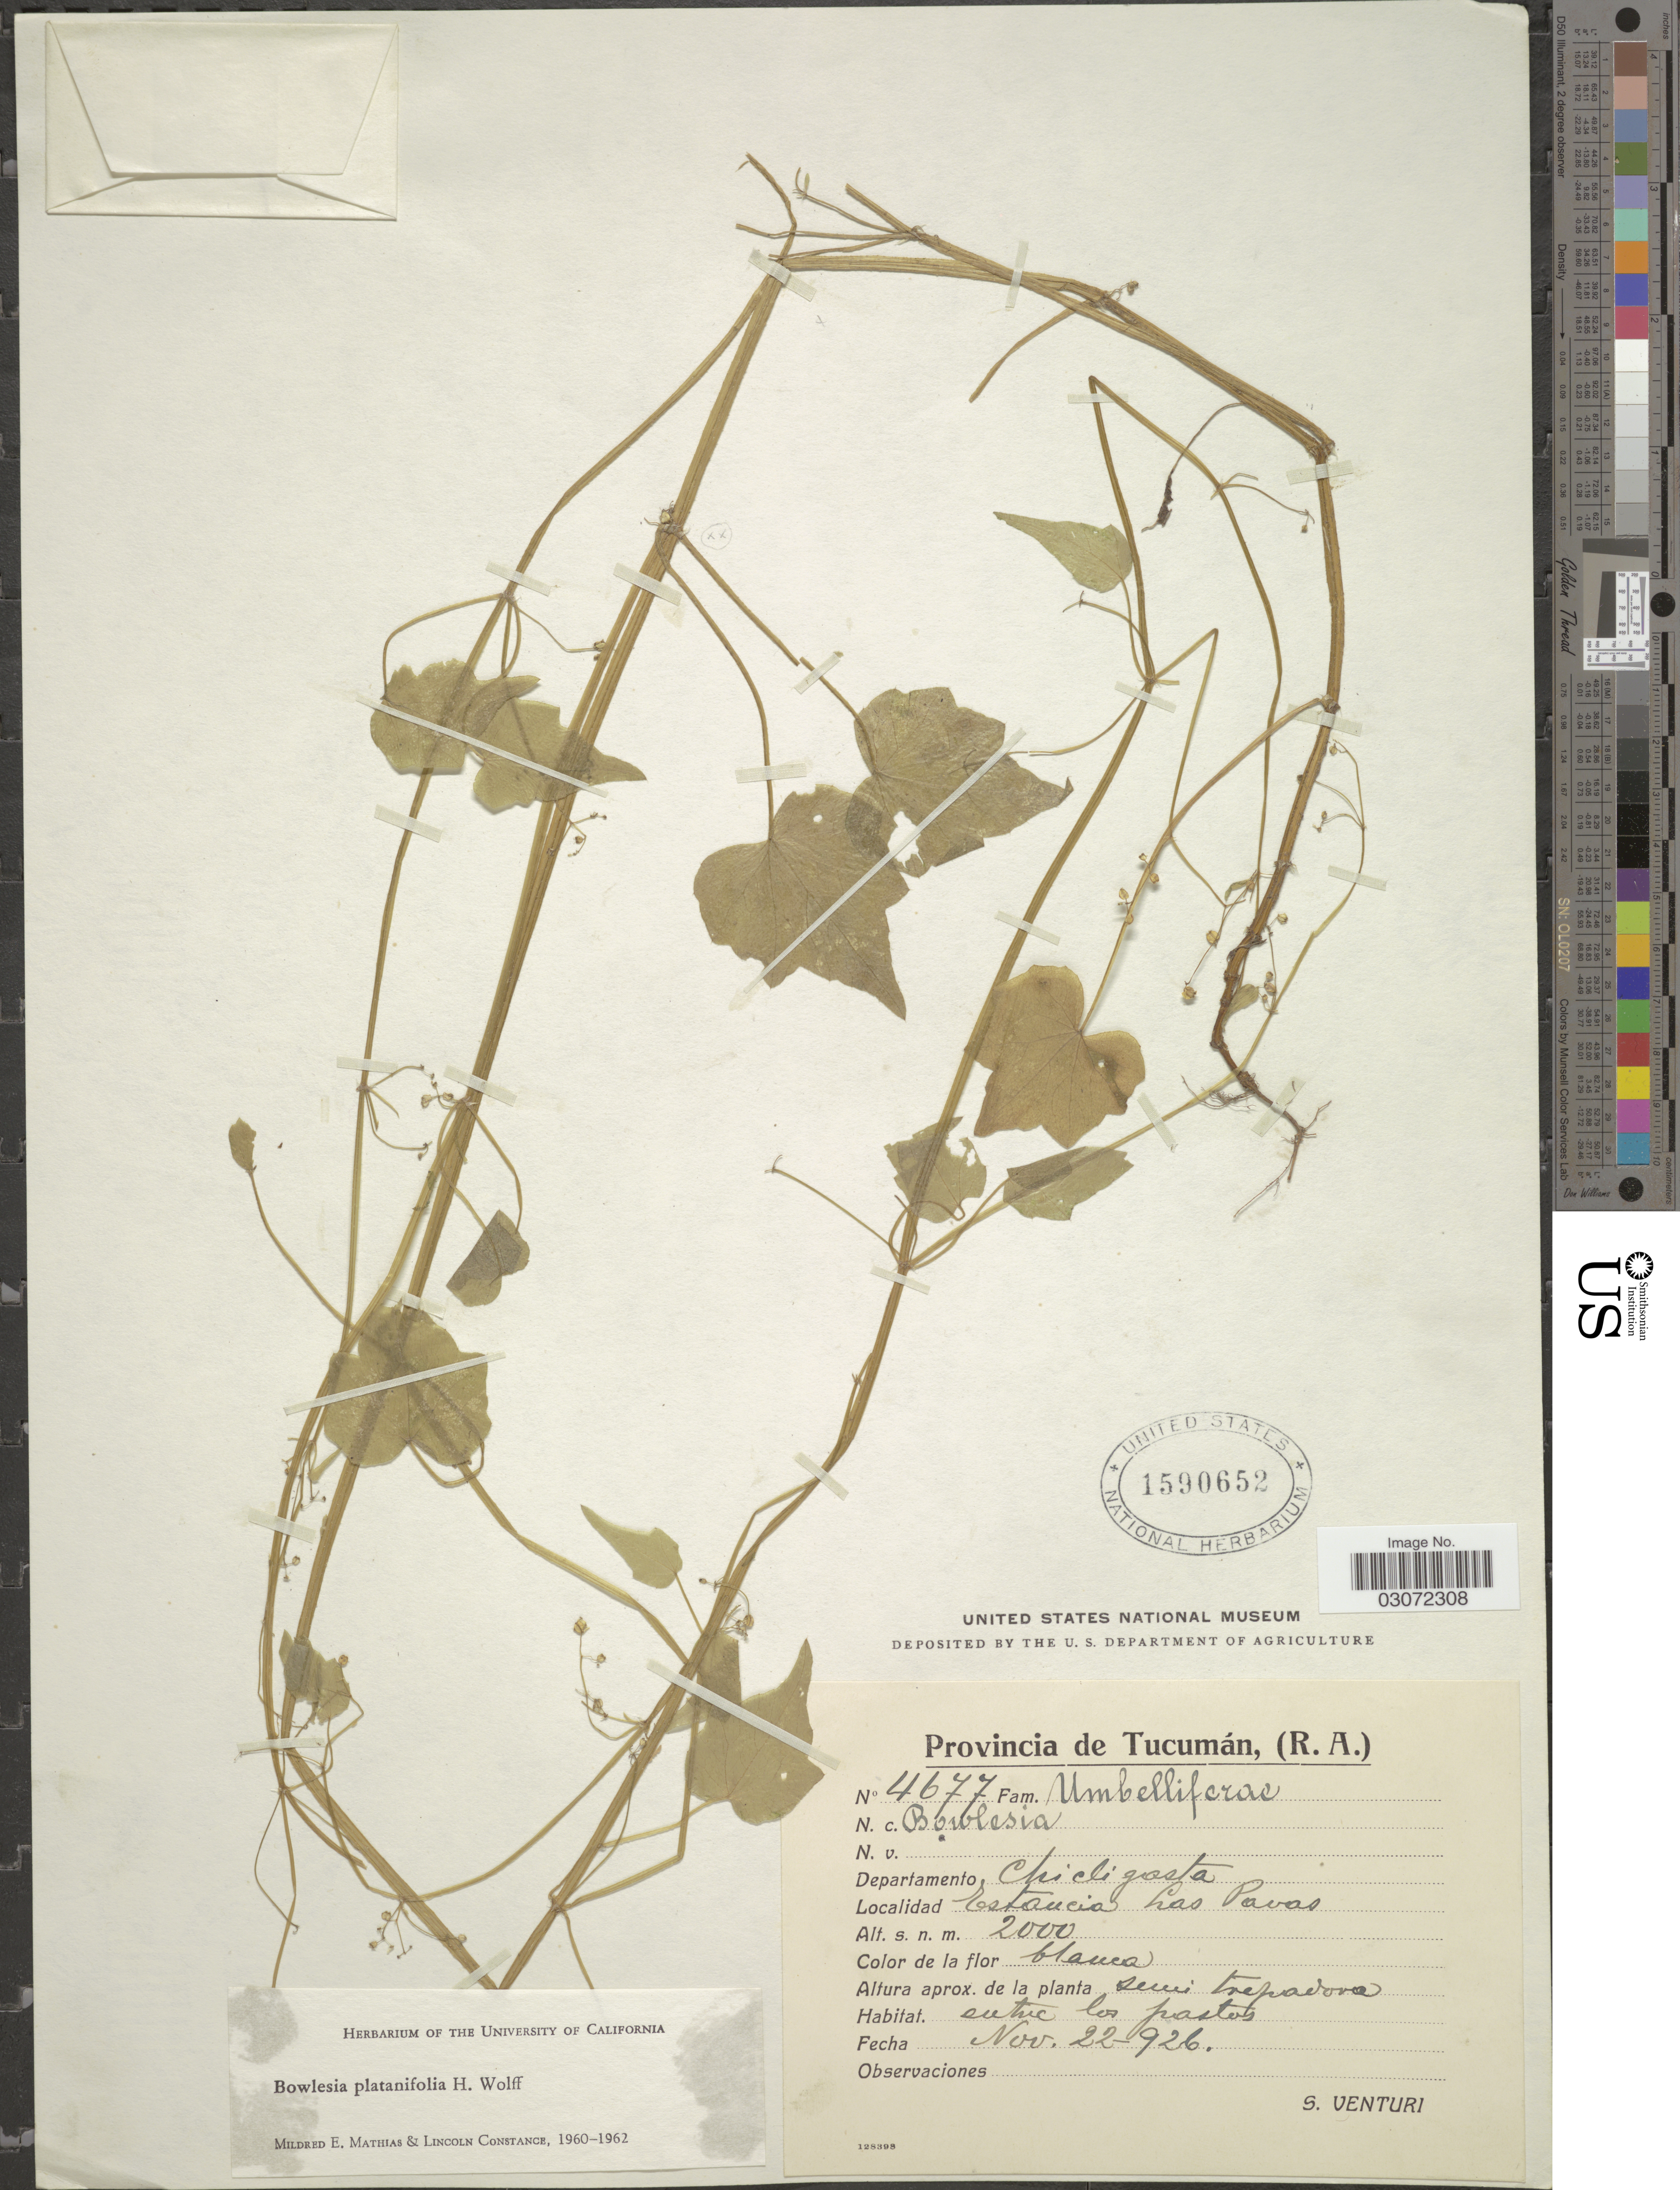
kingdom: Plantae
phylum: Tracheophyta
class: Magnoliopsida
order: Apiales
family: Apiaceae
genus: Bowlesia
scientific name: Bowlesia platanifolia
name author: H. Wolff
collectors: S. Venturi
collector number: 4677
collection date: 1926-11-22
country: Argentina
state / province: Tucuman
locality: Departamento Chicligasta. Estancia Las Pavas.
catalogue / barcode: US 1590652